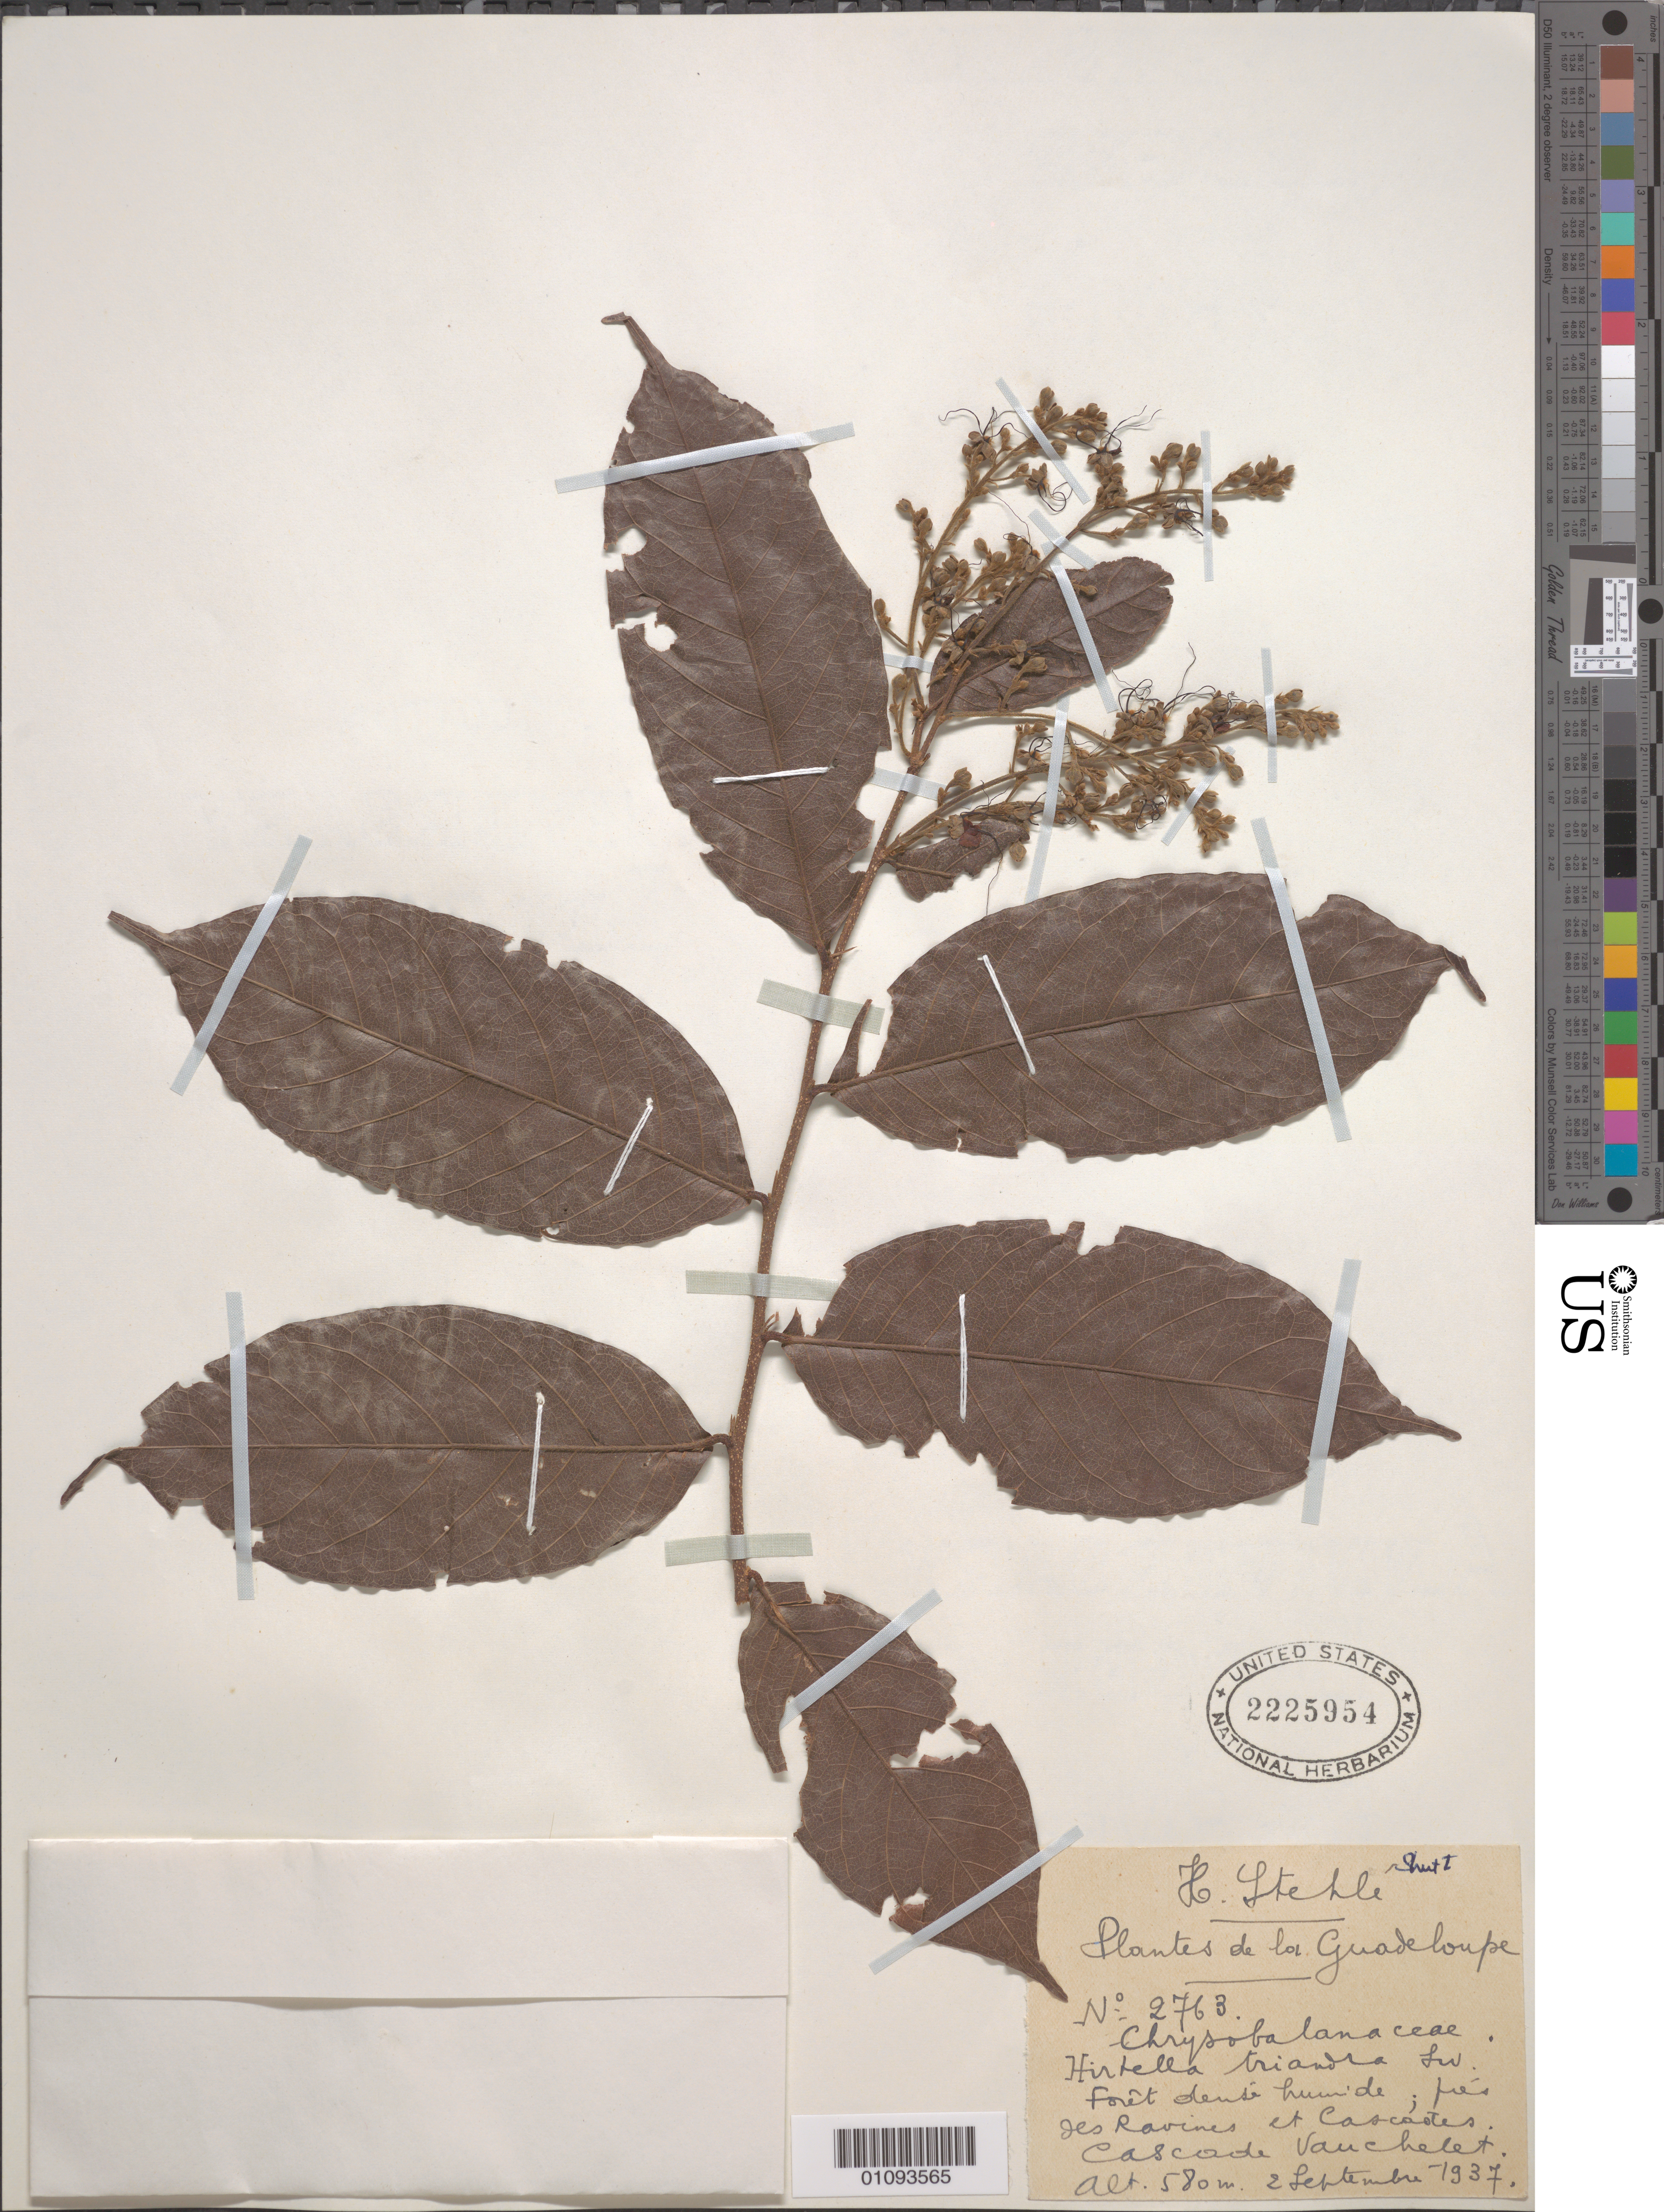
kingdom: Plantae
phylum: Tracheophyta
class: Magnoliopsida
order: Malpighiales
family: Chrysobalanaceae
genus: Hirtella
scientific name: Hirtella triandra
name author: Sw.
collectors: H. Stehlé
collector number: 2763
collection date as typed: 02 Sep 1937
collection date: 1937-09-02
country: Guadeloupe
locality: Foret dense humide; pres humide des ravines et cascades. Cascade vauchelet.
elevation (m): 580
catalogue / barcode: US 2225954